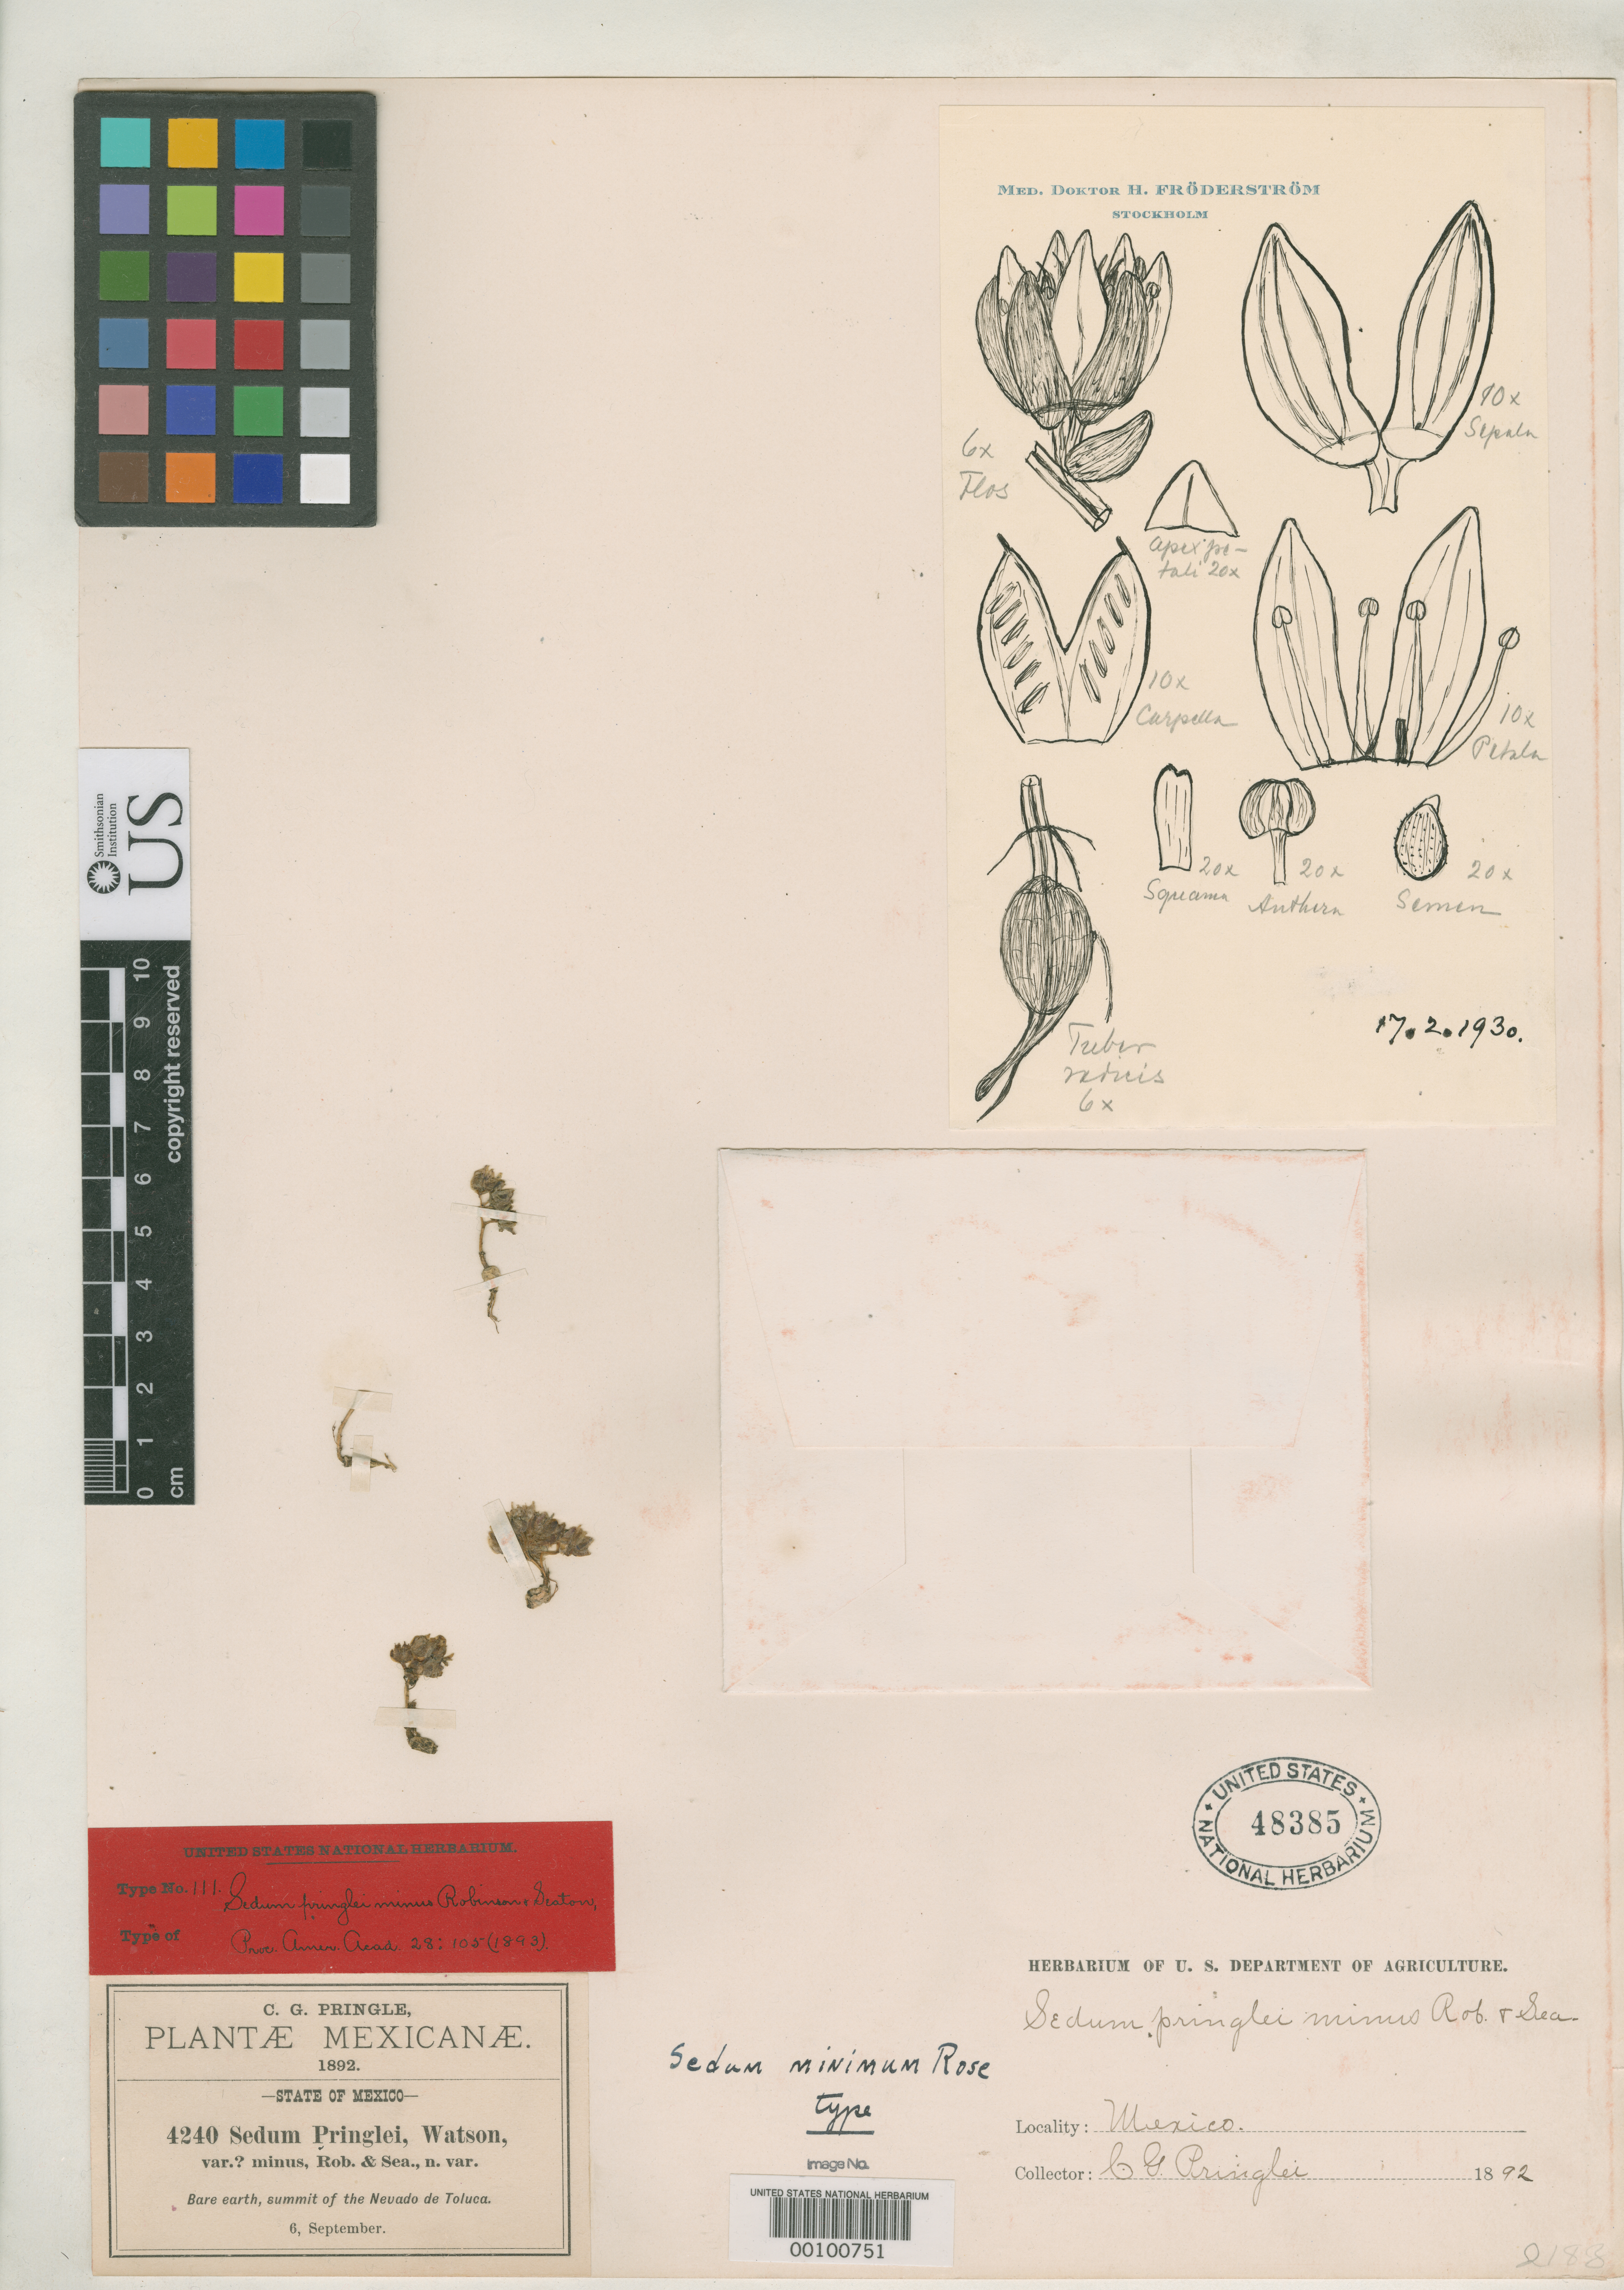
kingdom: Plantae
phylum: Tracheophyta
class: Magnoliopsida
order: Saxifragales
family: Crassulaceae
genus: Sedum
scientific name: Sedum pringlei var. minus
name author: B.L. Rob. & Seaton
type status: Isotype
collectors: C. G. Pringle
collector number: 4240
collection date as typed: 06 Sep 1892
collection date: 1892-09-06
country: Mexico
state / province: México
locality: Summit of the Nevado de Toluca.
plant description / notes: Also a type of Sedum minimum Rose, nom. nov.; Replacement name for Sedum pringlei var. minus B.L. Robinson & Seaton (1893), non Sedum minus Haw. (1825).; Also a type of Sedum pringlei var. minus B.L. Robinson & Seaton.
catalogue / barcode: US 48385